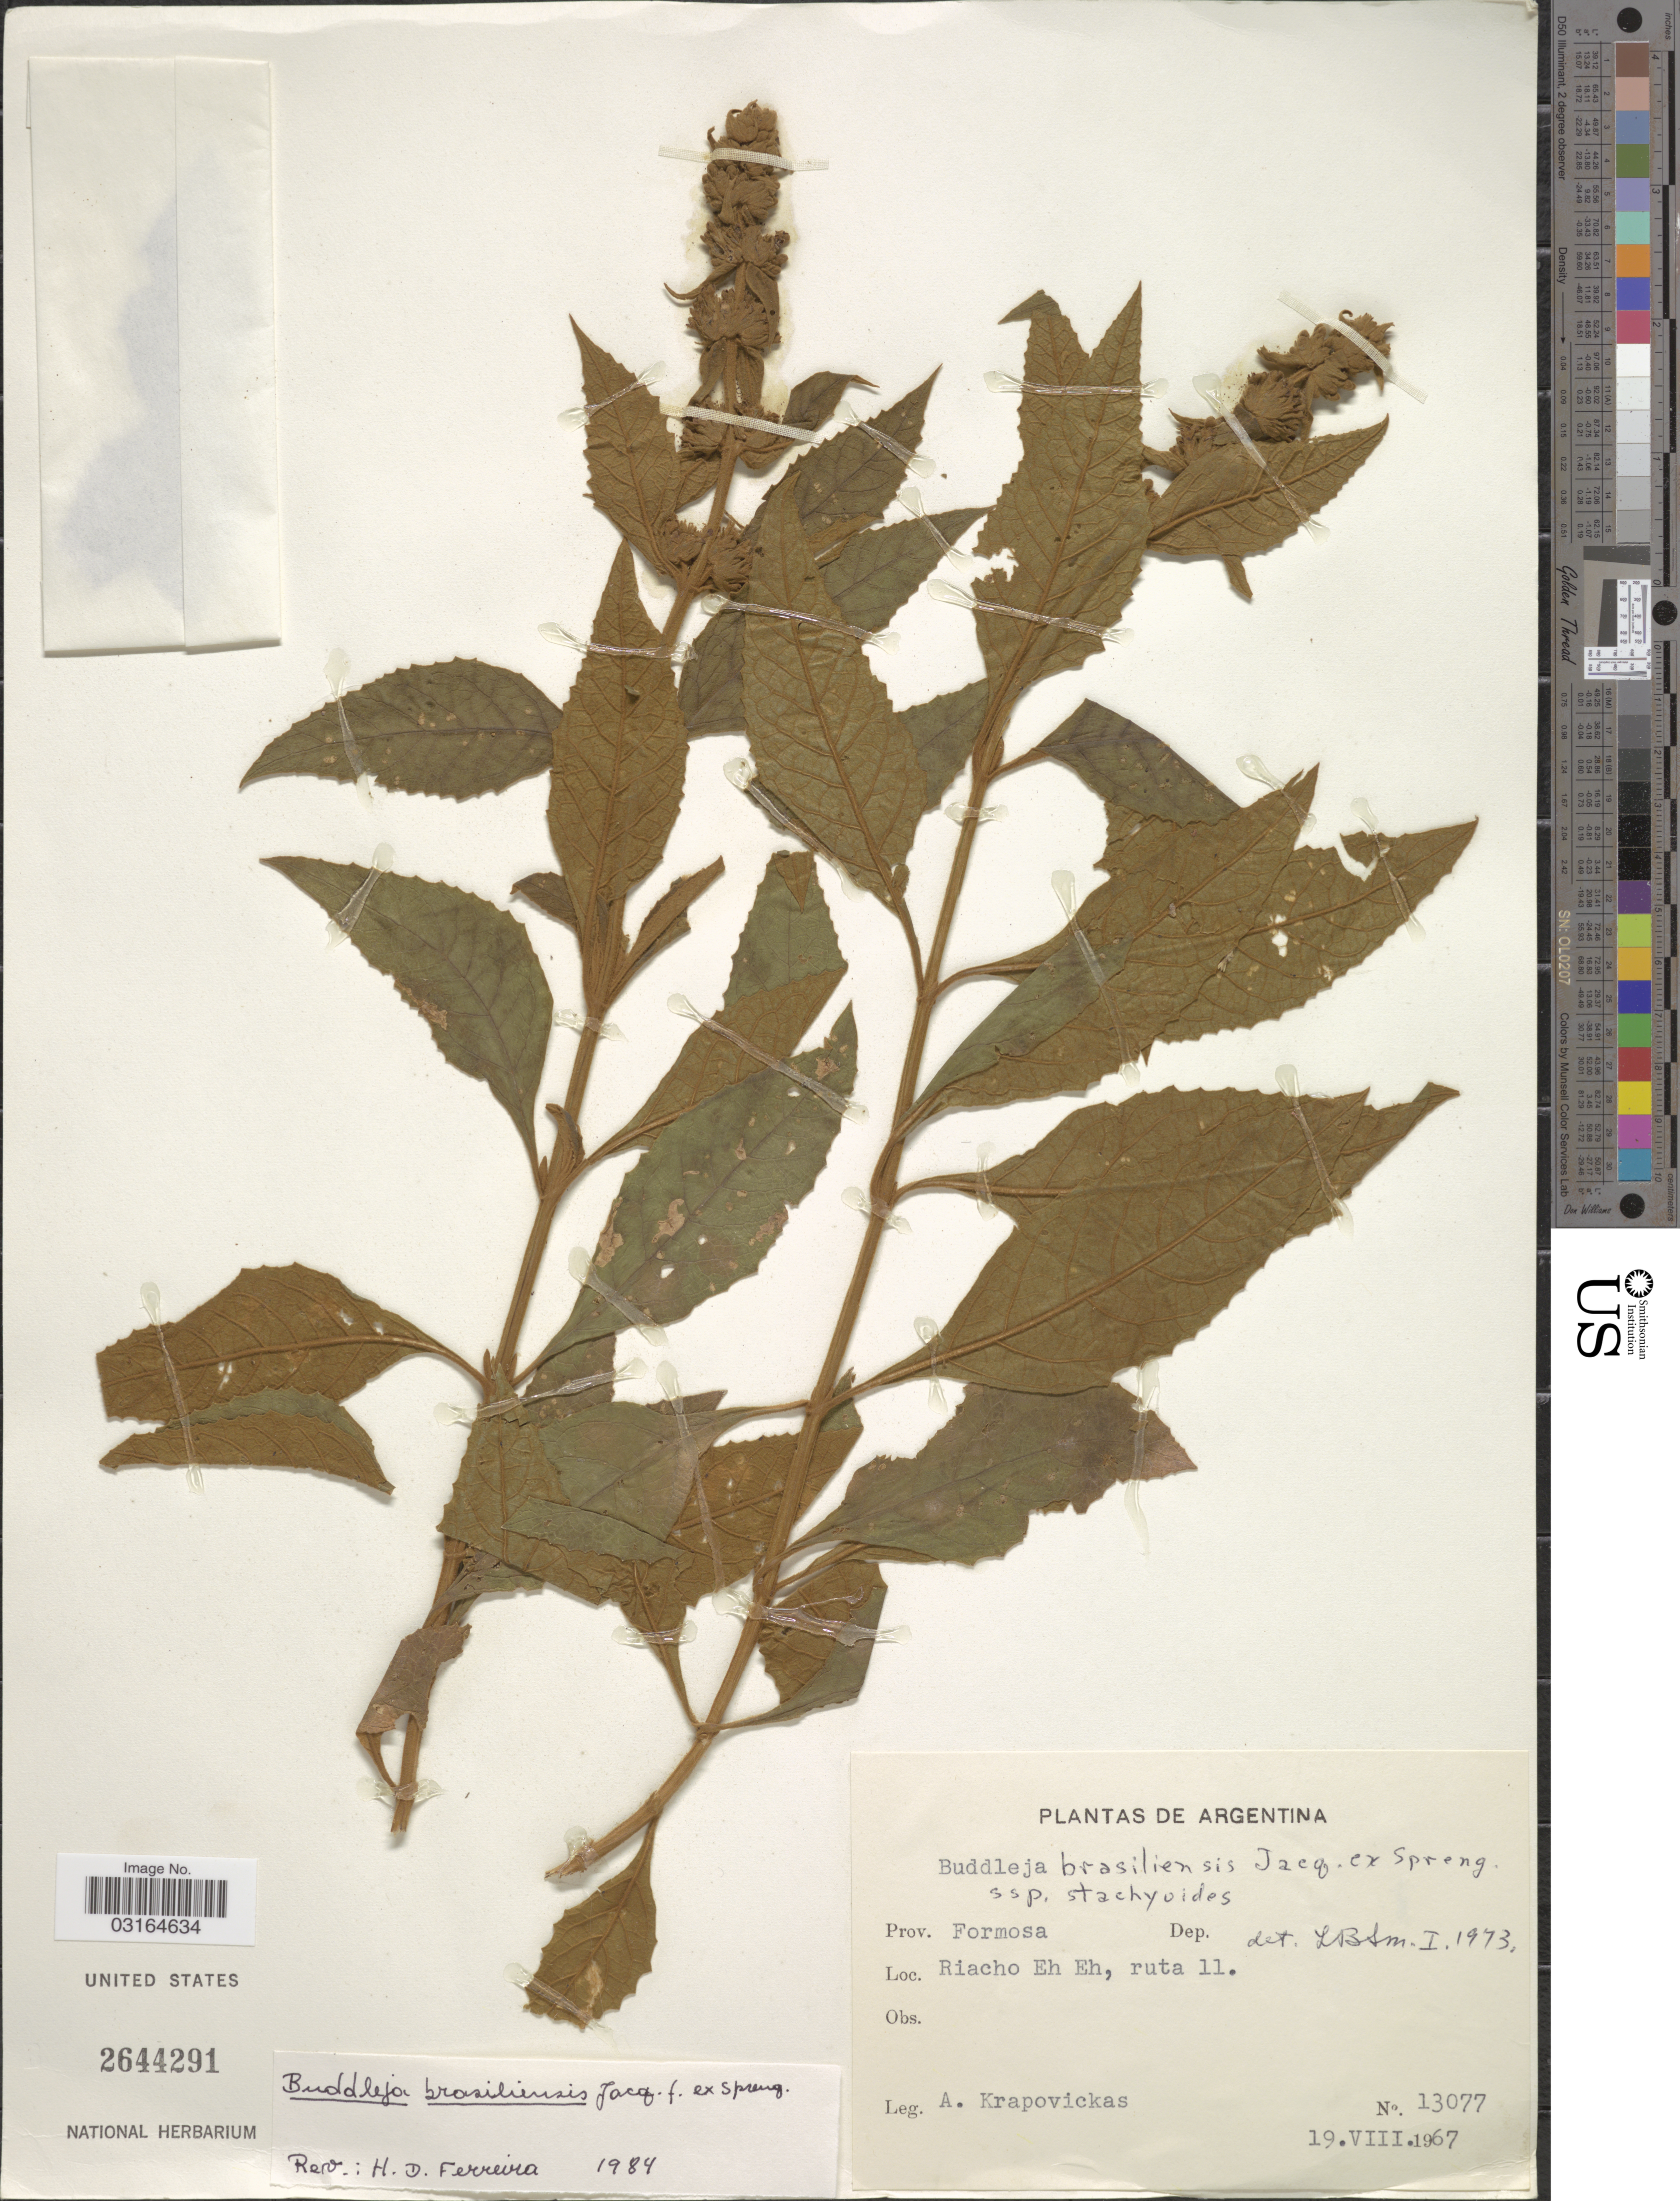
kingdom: Plantae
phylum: Tracheophyta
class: Magnoliopsida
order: Lamiales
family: Scrophulariaceae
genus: Buddleja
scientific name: Buddleja stachyoides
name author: Cham. & Schltdl.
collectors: A. Krapovickas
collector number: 13077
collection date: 1967-08-19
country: Argentina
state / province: Formosa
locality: Riacho Eh Eh, ruta 11.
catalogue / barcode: US 2644291